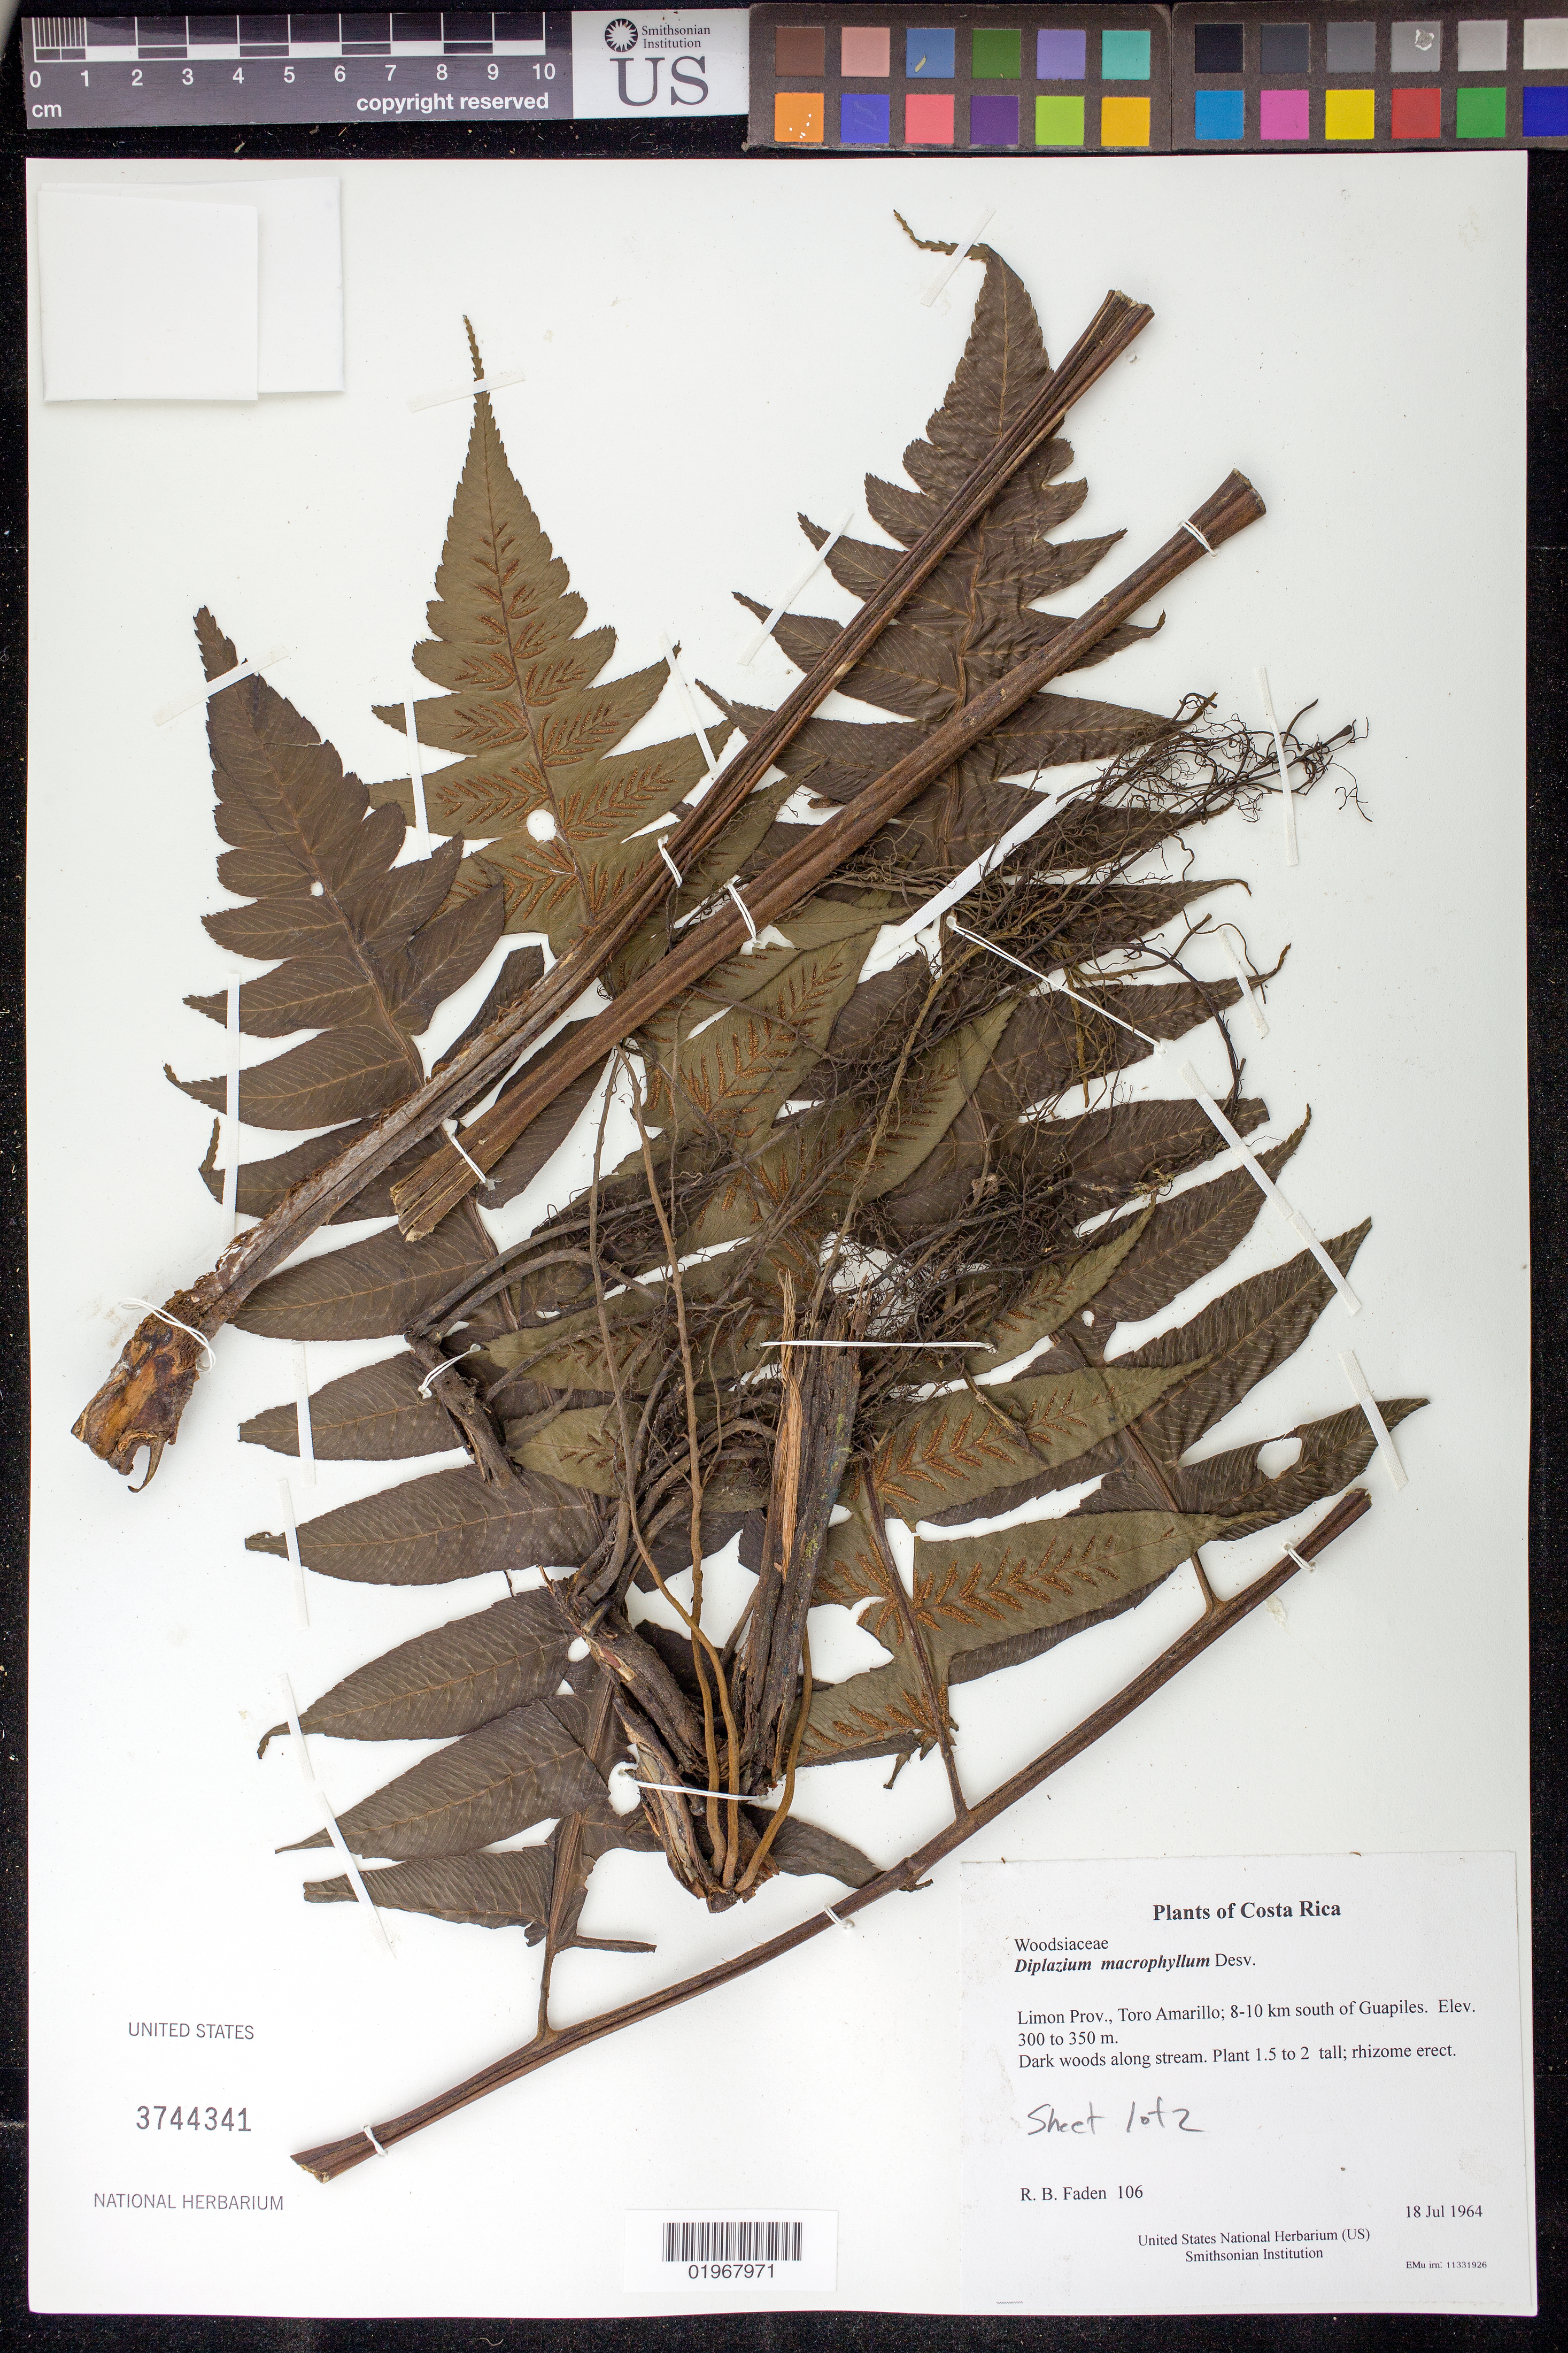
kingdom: Plantae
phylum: Tracheophyta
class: Polypodiopsida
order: Polypodiales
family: Athyriaceae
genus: Diplazium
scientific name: Diplazium macrophyllum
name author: Desv.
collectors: R. B. Faden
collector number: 106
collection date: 1964-07-18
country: Costa Rica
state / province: Limon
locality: Toro Amarillo; 8-10 km south of Guapiles.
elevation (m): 300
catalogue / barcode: US 3744341